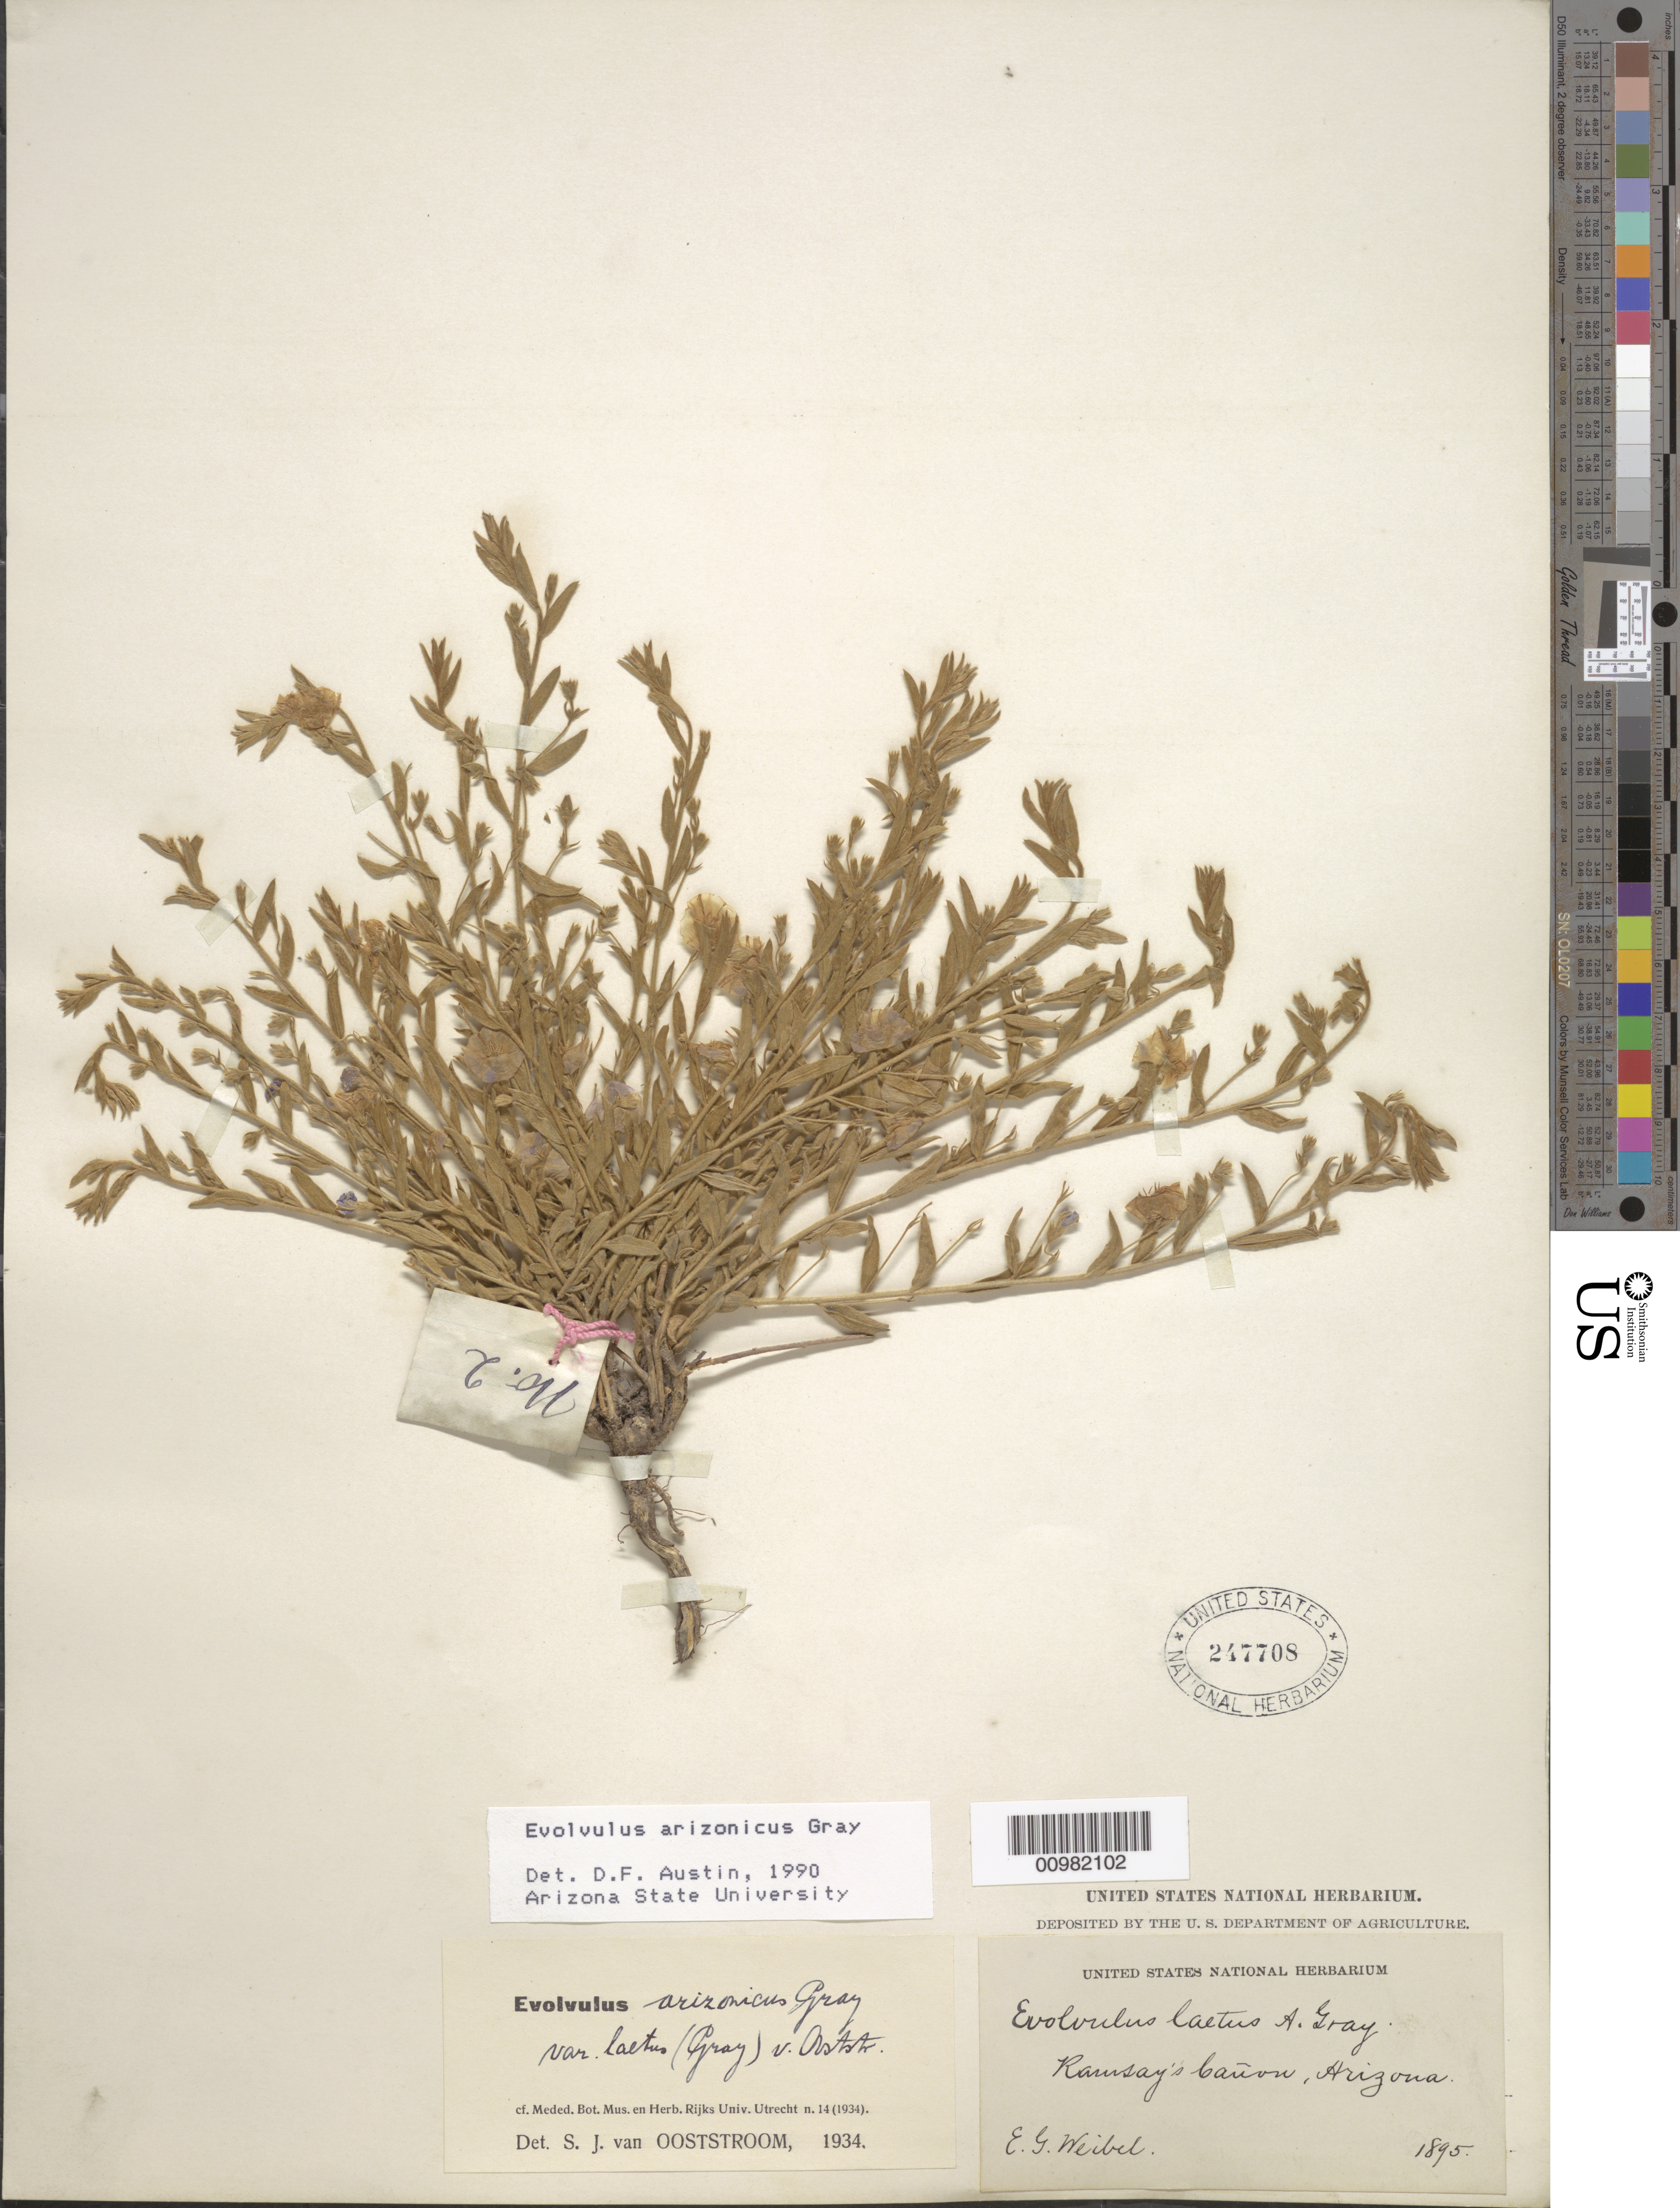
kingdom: Plantae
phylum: Tracheophyta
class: Magnoliopsida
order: Solanales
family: Convolvulaceae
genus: Evolvulus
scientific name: Evolvulus arizonicus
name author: A. Gray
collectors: G. D. Weiblen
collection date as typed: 1895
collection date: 1895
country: United States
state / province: Arizona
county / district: Cochise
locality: Ramsay's Canyon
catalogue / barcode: US 24778